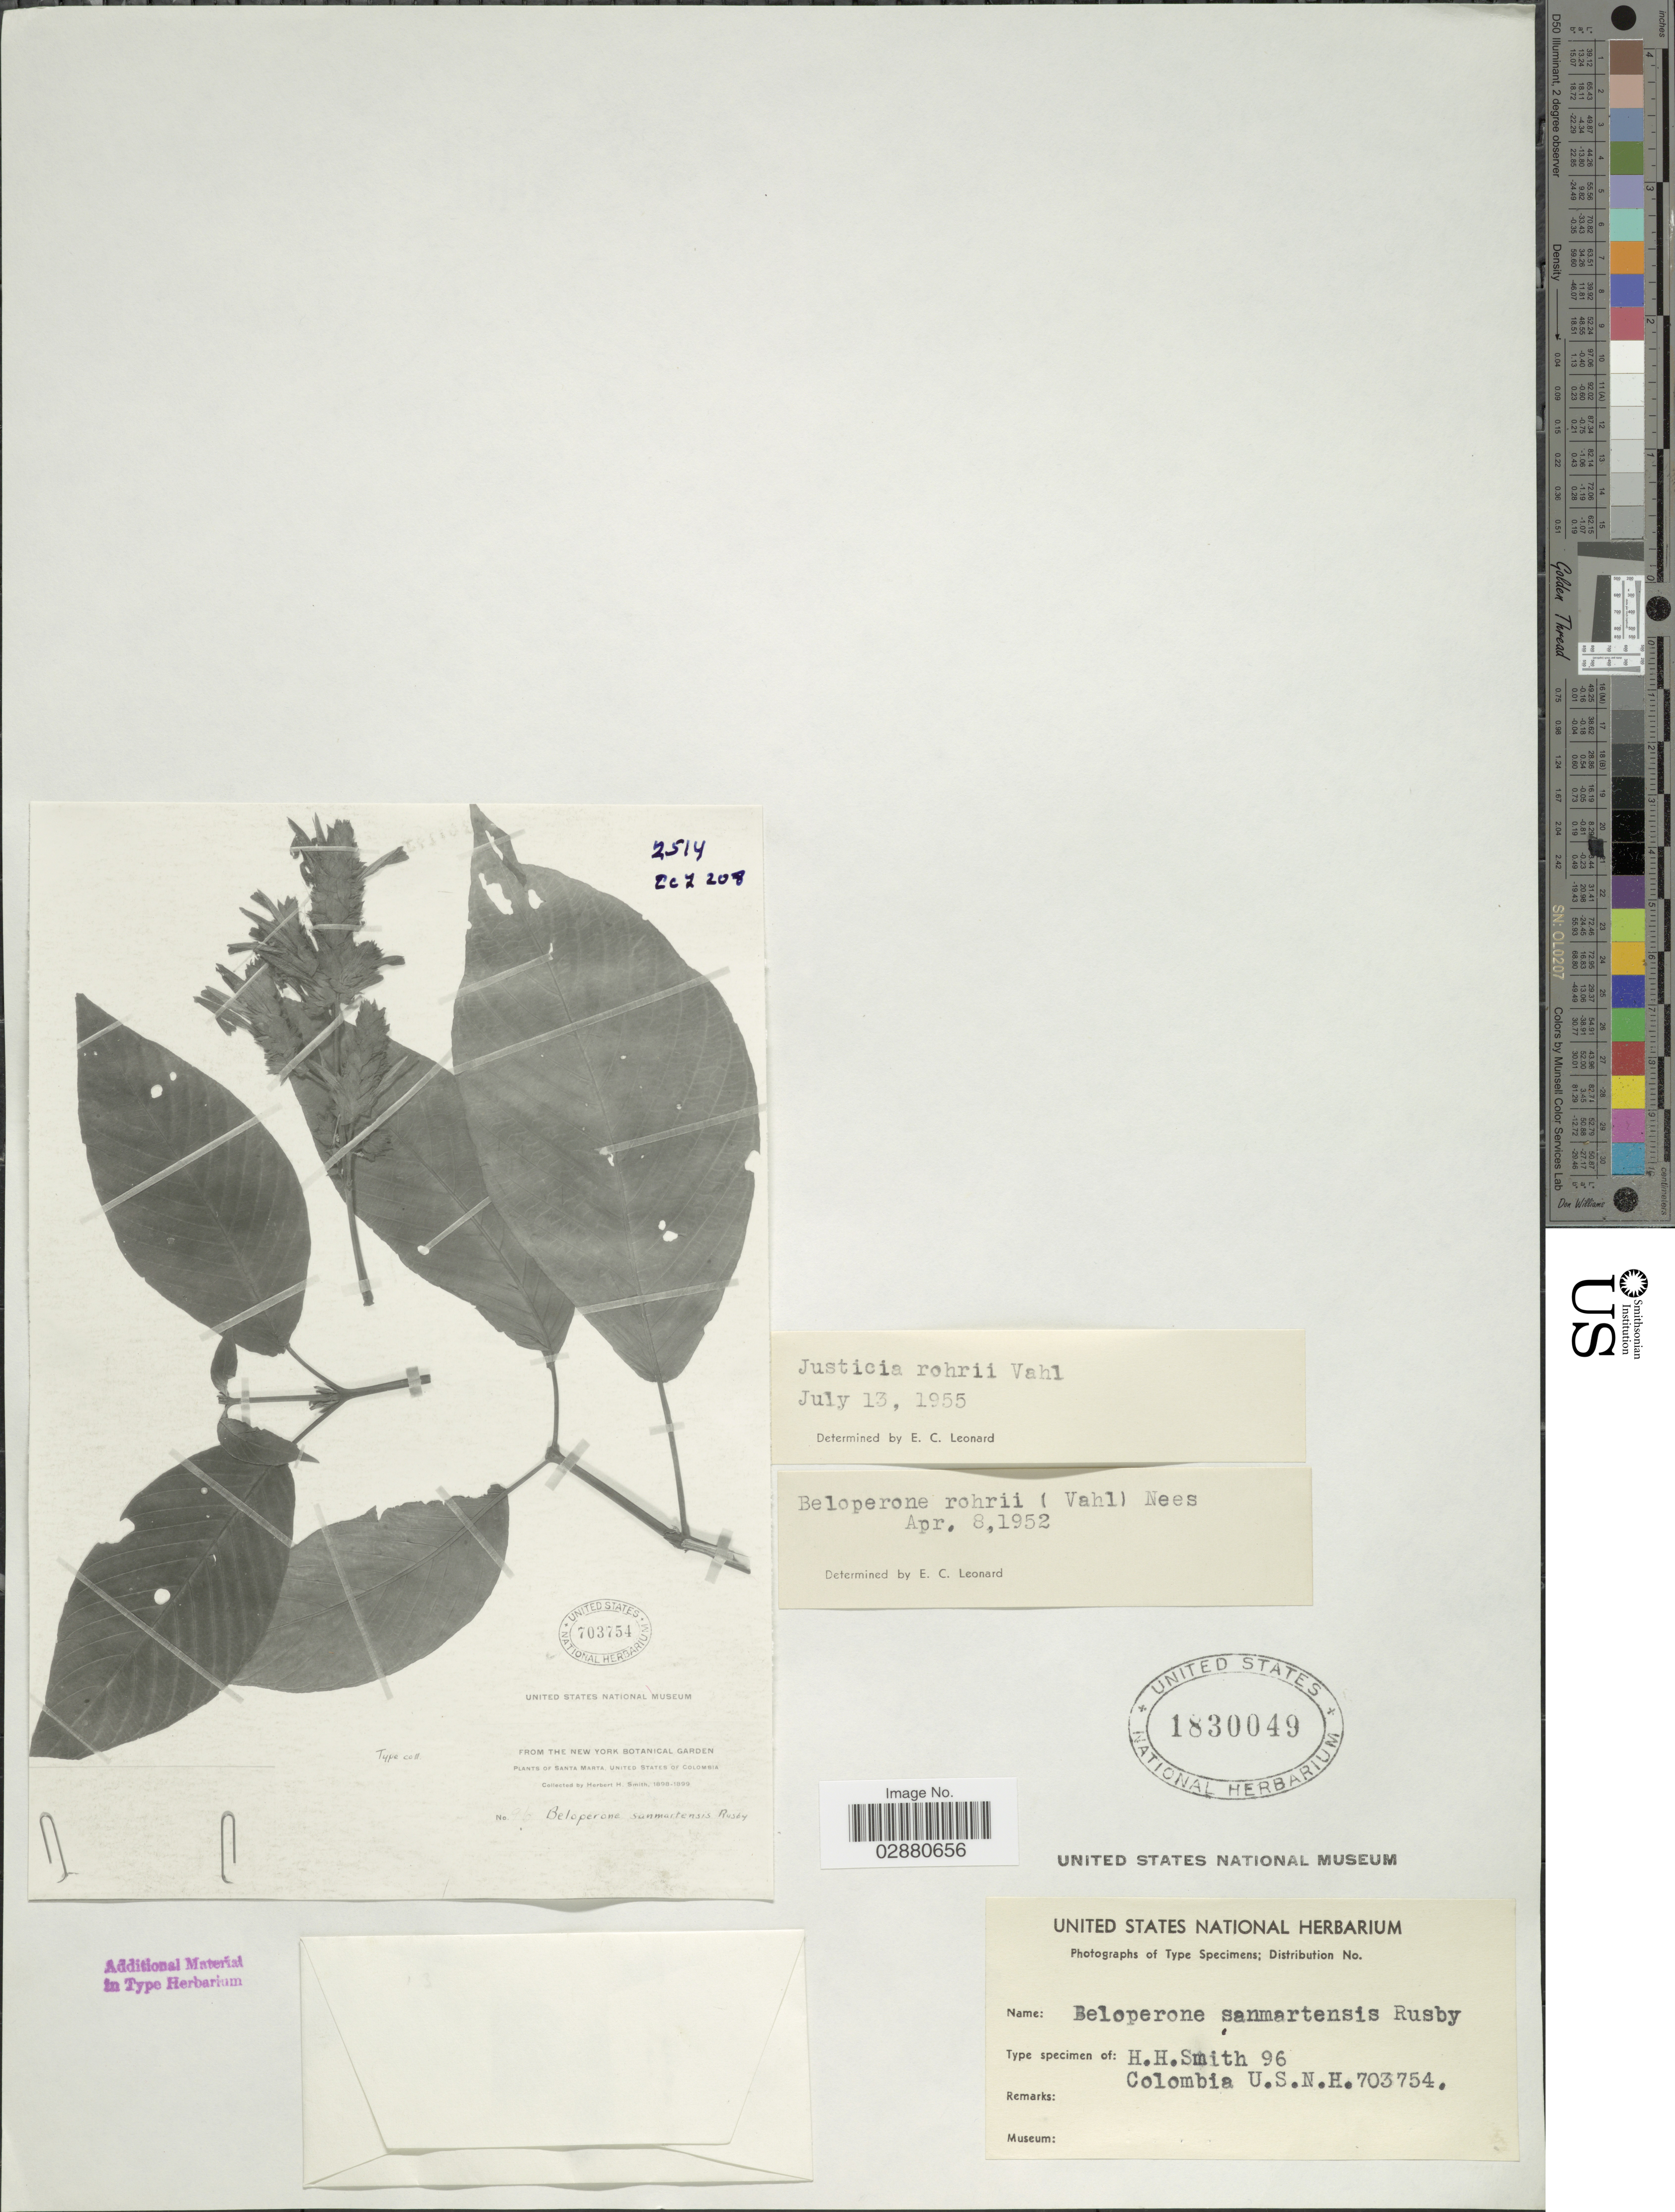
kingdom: Plantae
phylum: Tracheophyta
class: Magnoliopsida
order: Lamiales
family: Acanthaceae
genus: Justicia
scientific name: Justicia rohrii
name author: Vahl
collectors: Herbert H. Smith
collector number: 96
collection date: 1898/1899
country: Colombia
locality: Santa Marta. United States of Colombia.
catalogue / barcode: US 703754